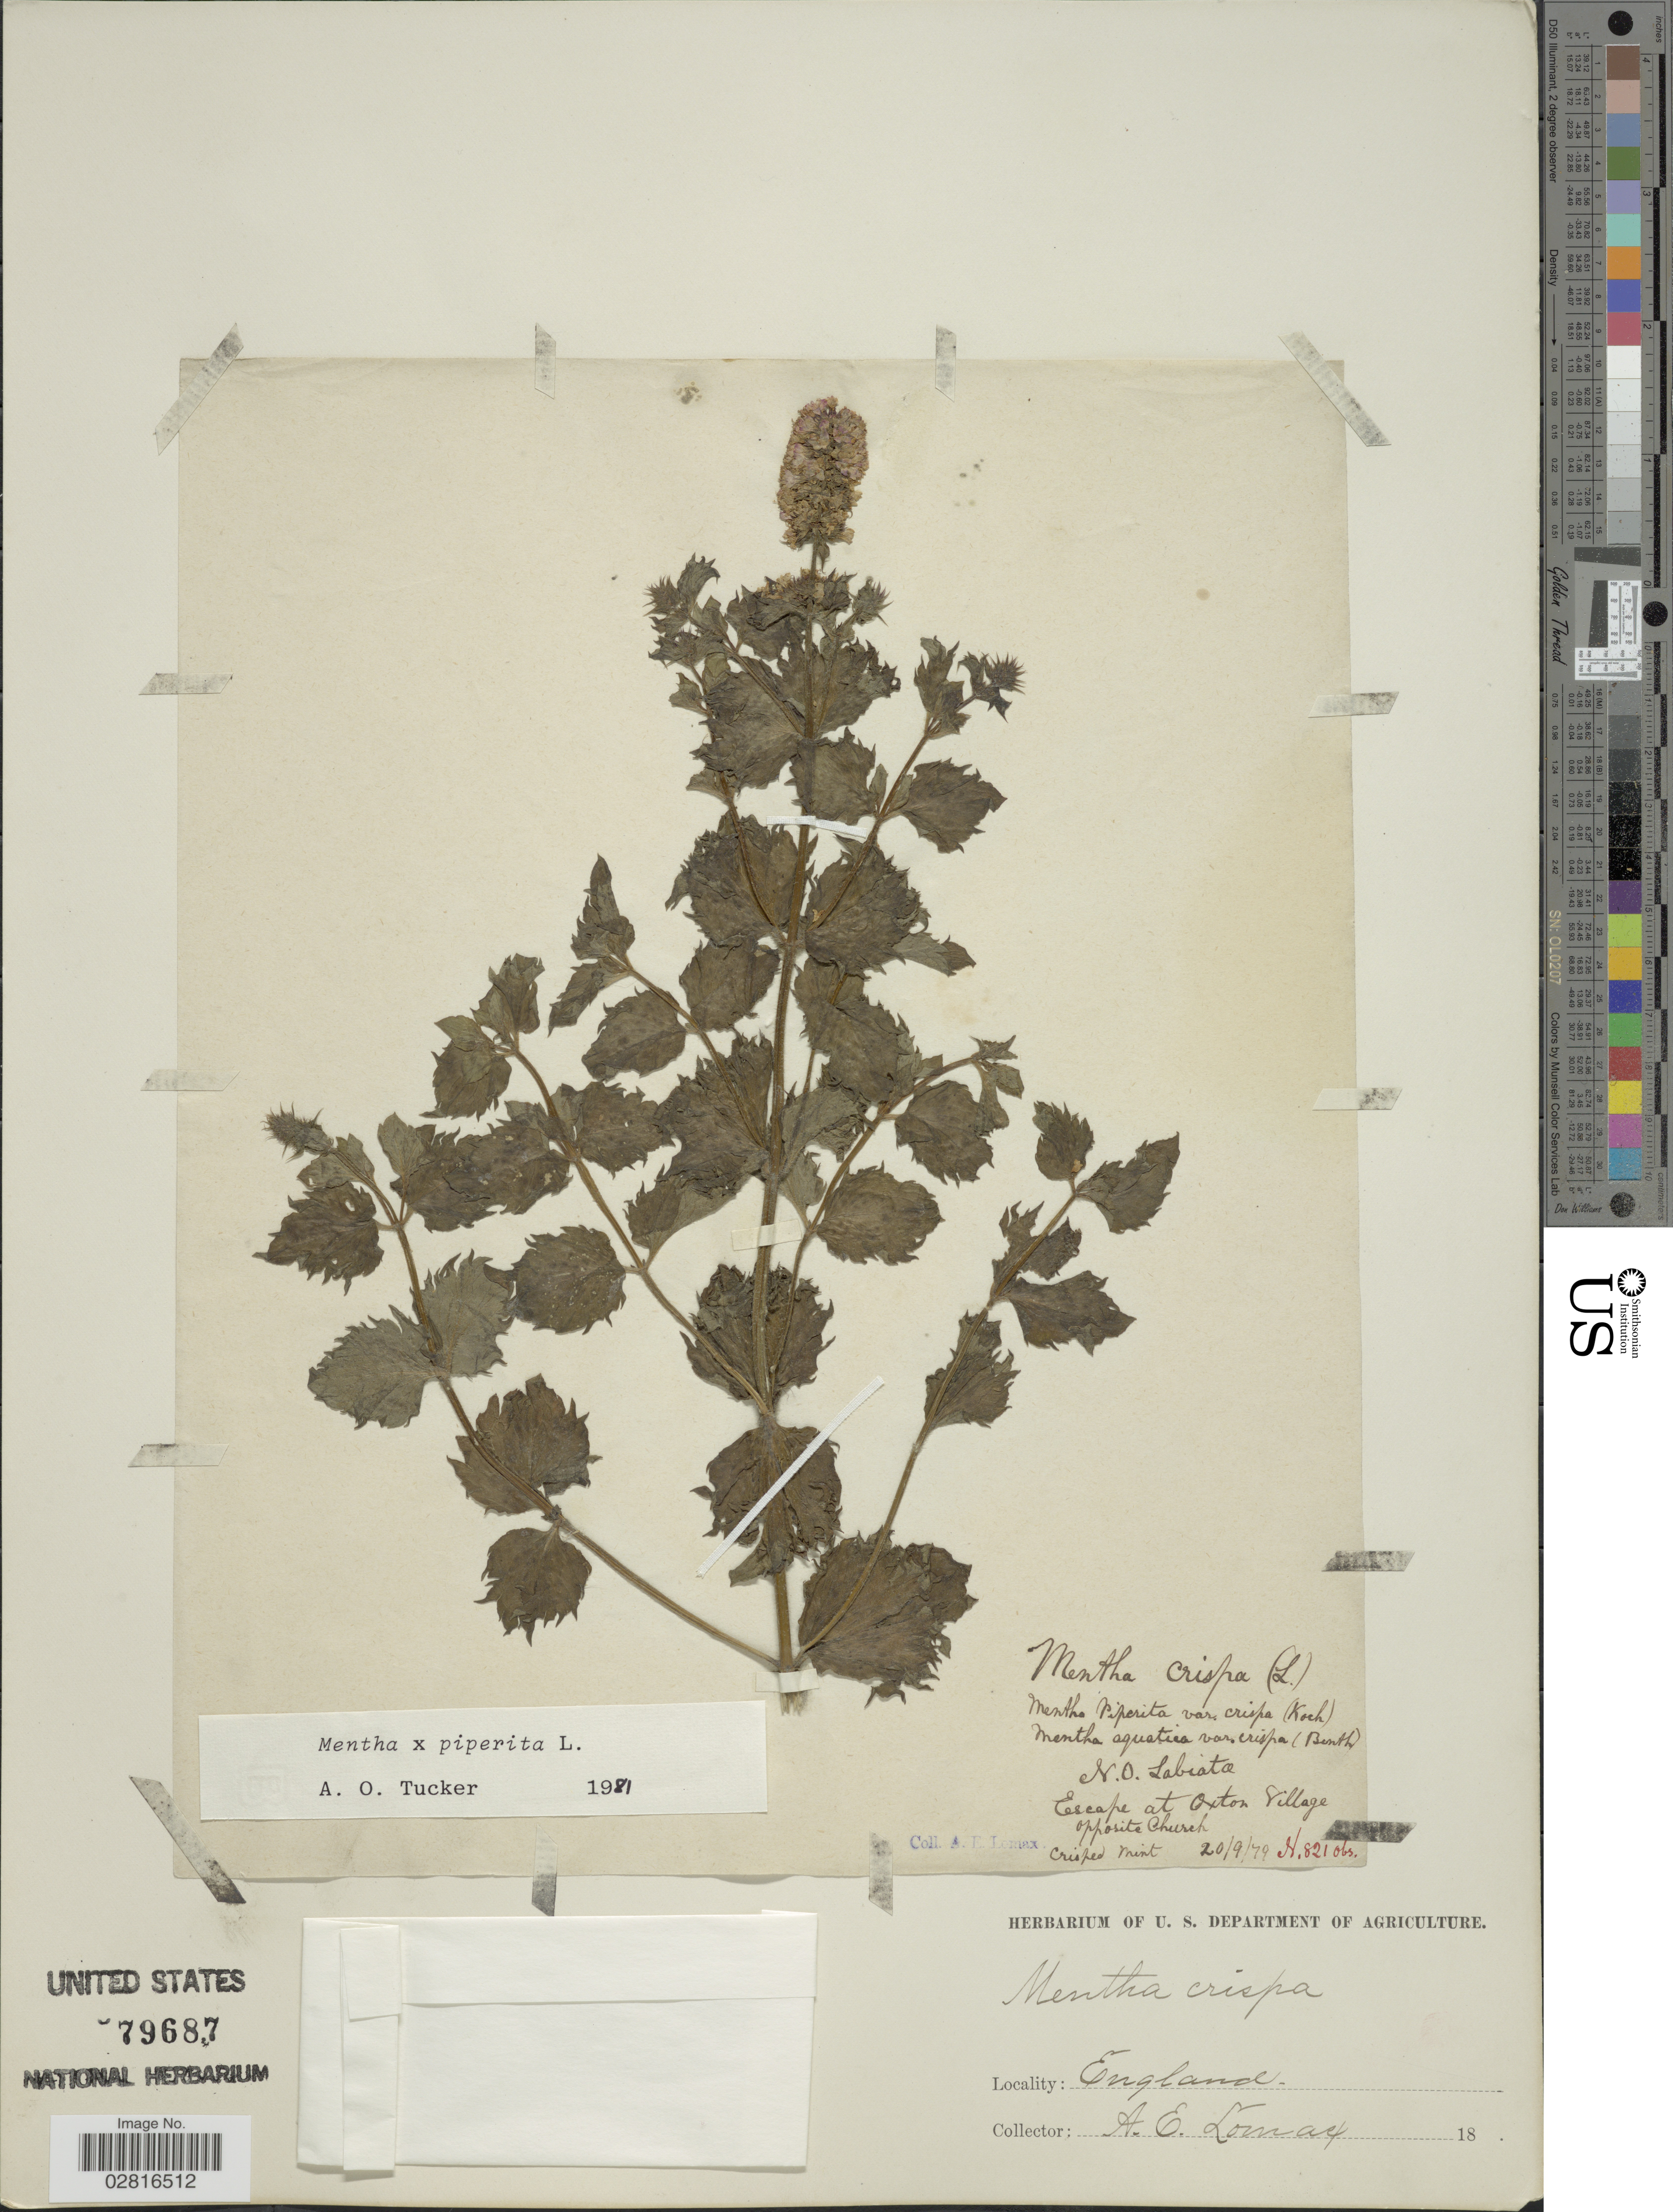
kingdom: Plantae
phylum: Tracheophyta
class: Magnoliopsida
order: Lamiales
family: Lamiaceae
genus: Mentha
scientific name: Mentha x piperita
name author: L.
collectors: A. Lomax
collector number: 821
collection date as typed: Transcribed d/m/y: 20/9/79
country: United Kingdom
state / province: England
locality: Escape at Oxton Village opposite Church.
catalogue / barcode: US 79687